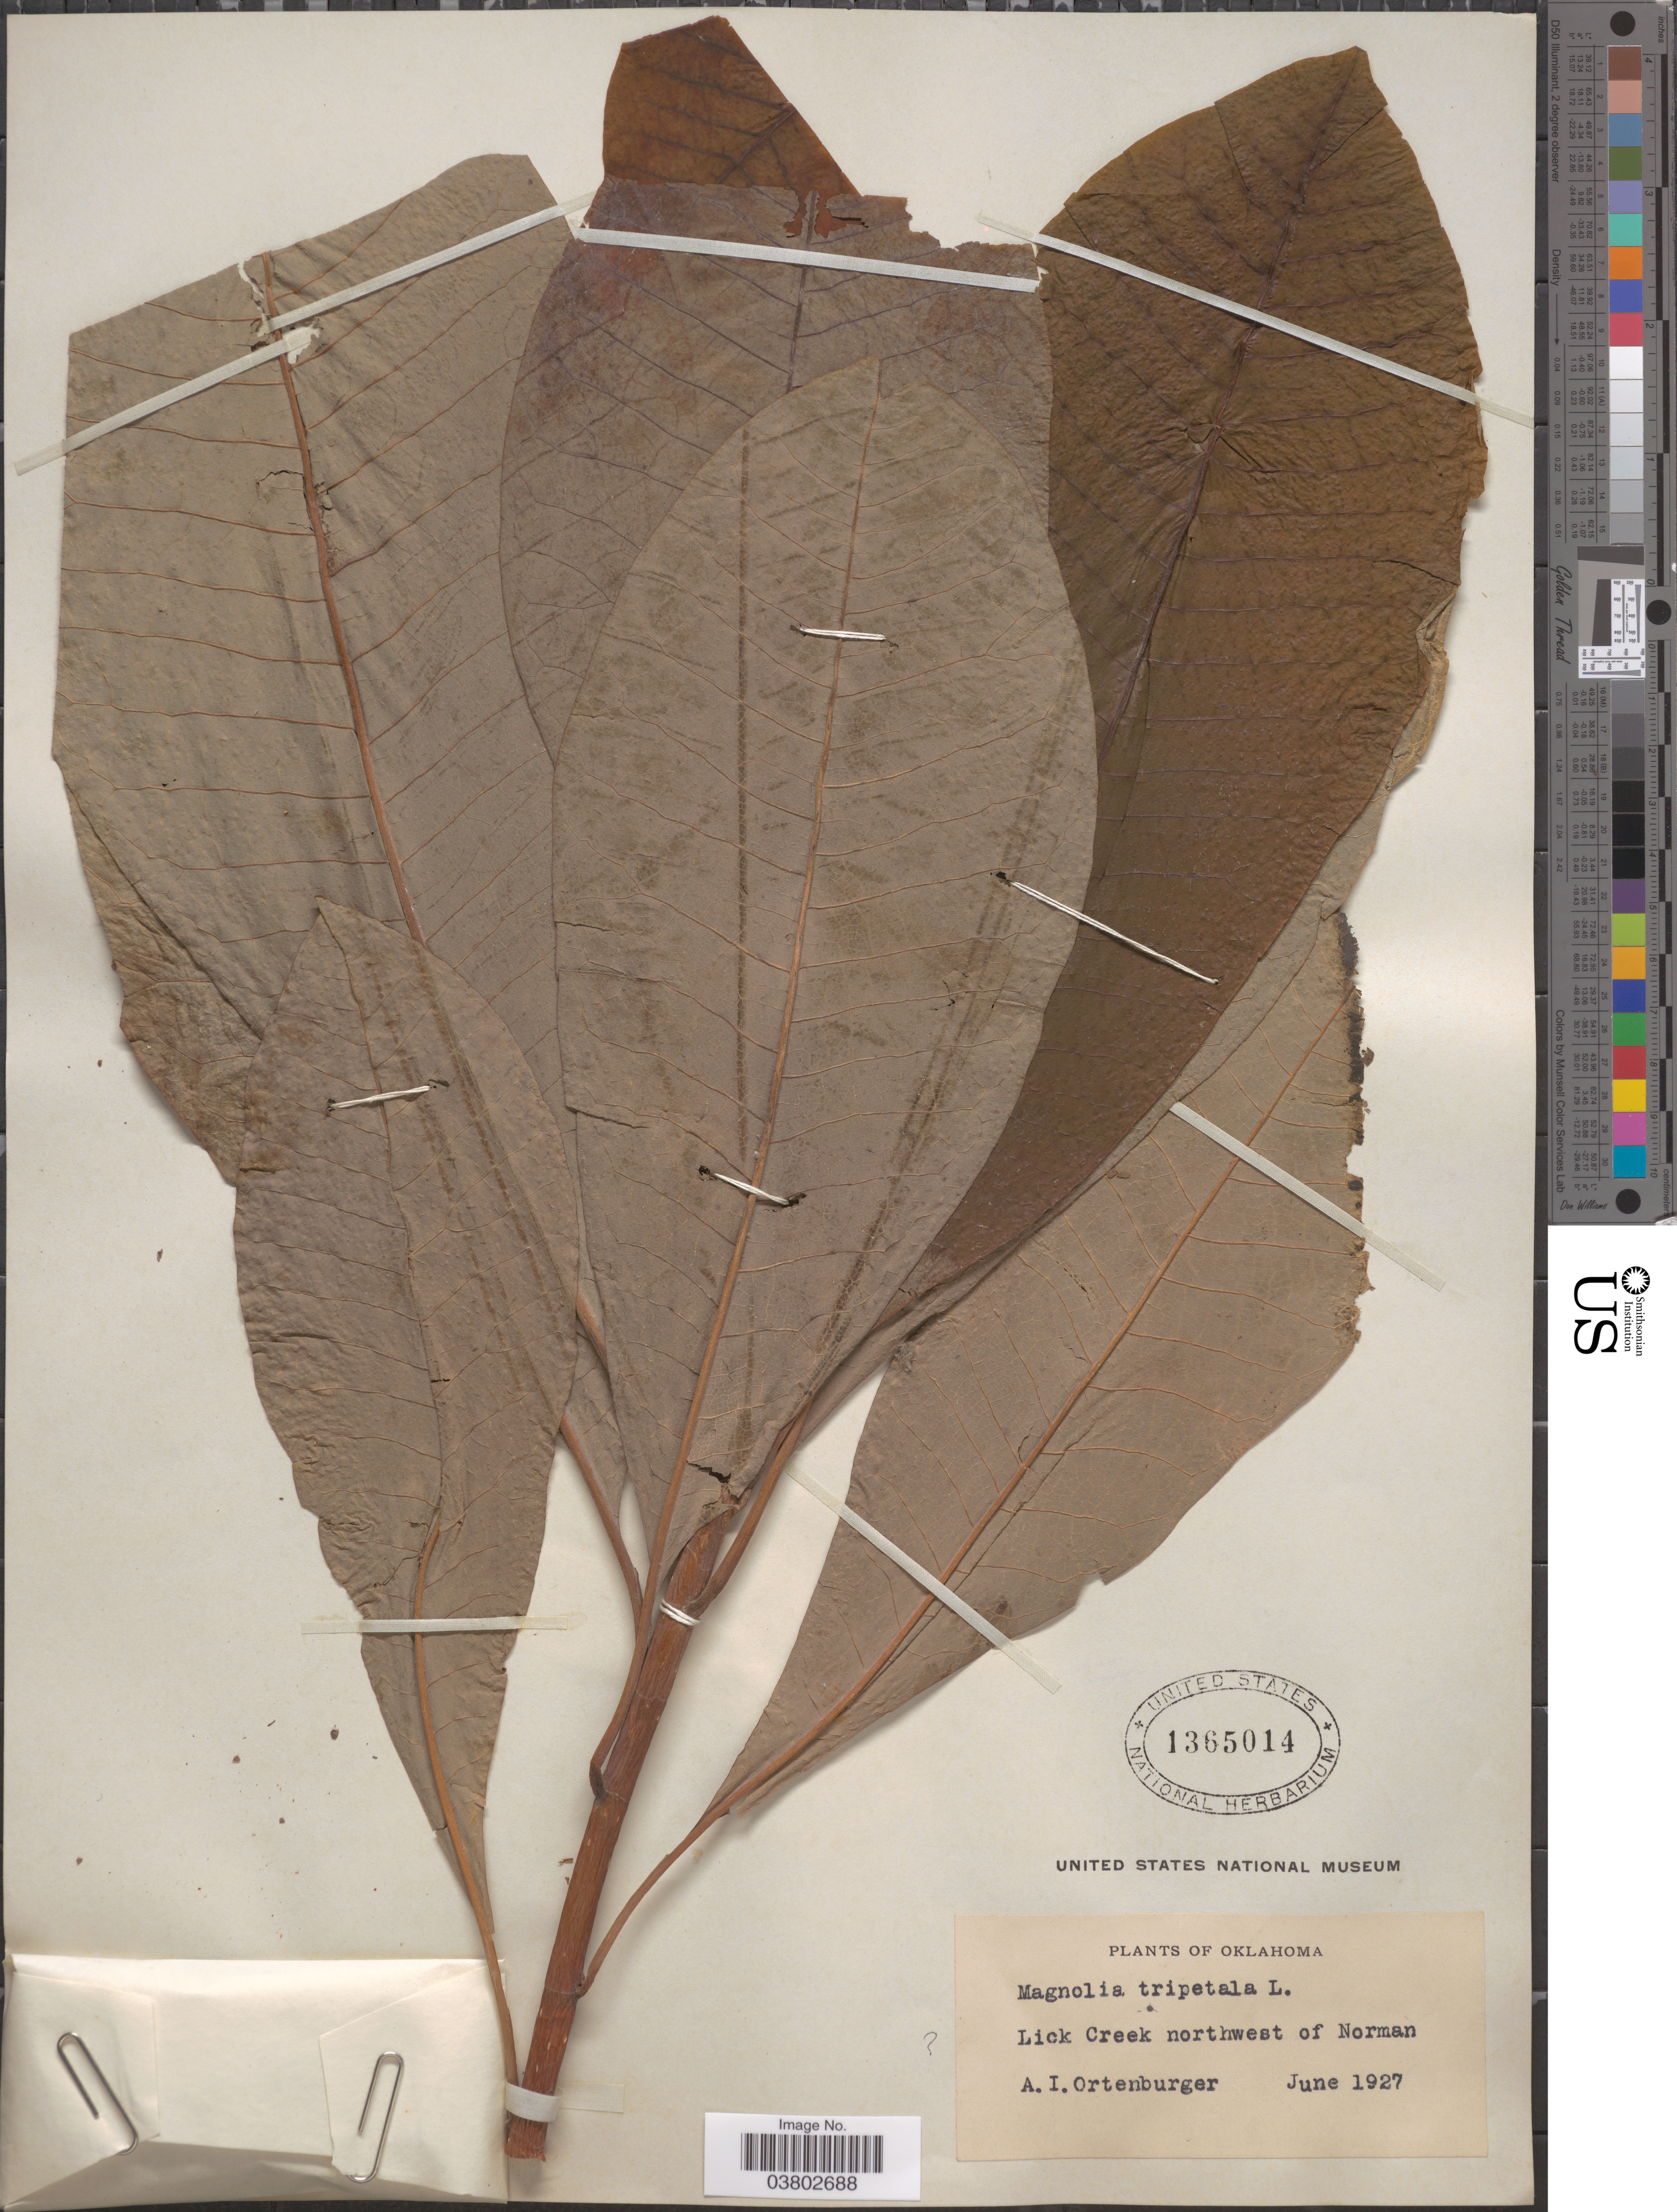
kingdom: Plantae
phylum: Tracheophyta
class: Magnoliopsida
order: Magnoliales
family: Magnoliaceae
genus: Magnolia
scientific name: Magnolia tripetala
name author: L.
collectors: A. Ortenburger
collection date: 1927-06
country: United States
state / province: Oklahoma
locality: Lick Creek northwest of Norman.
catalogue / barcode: US 1365014